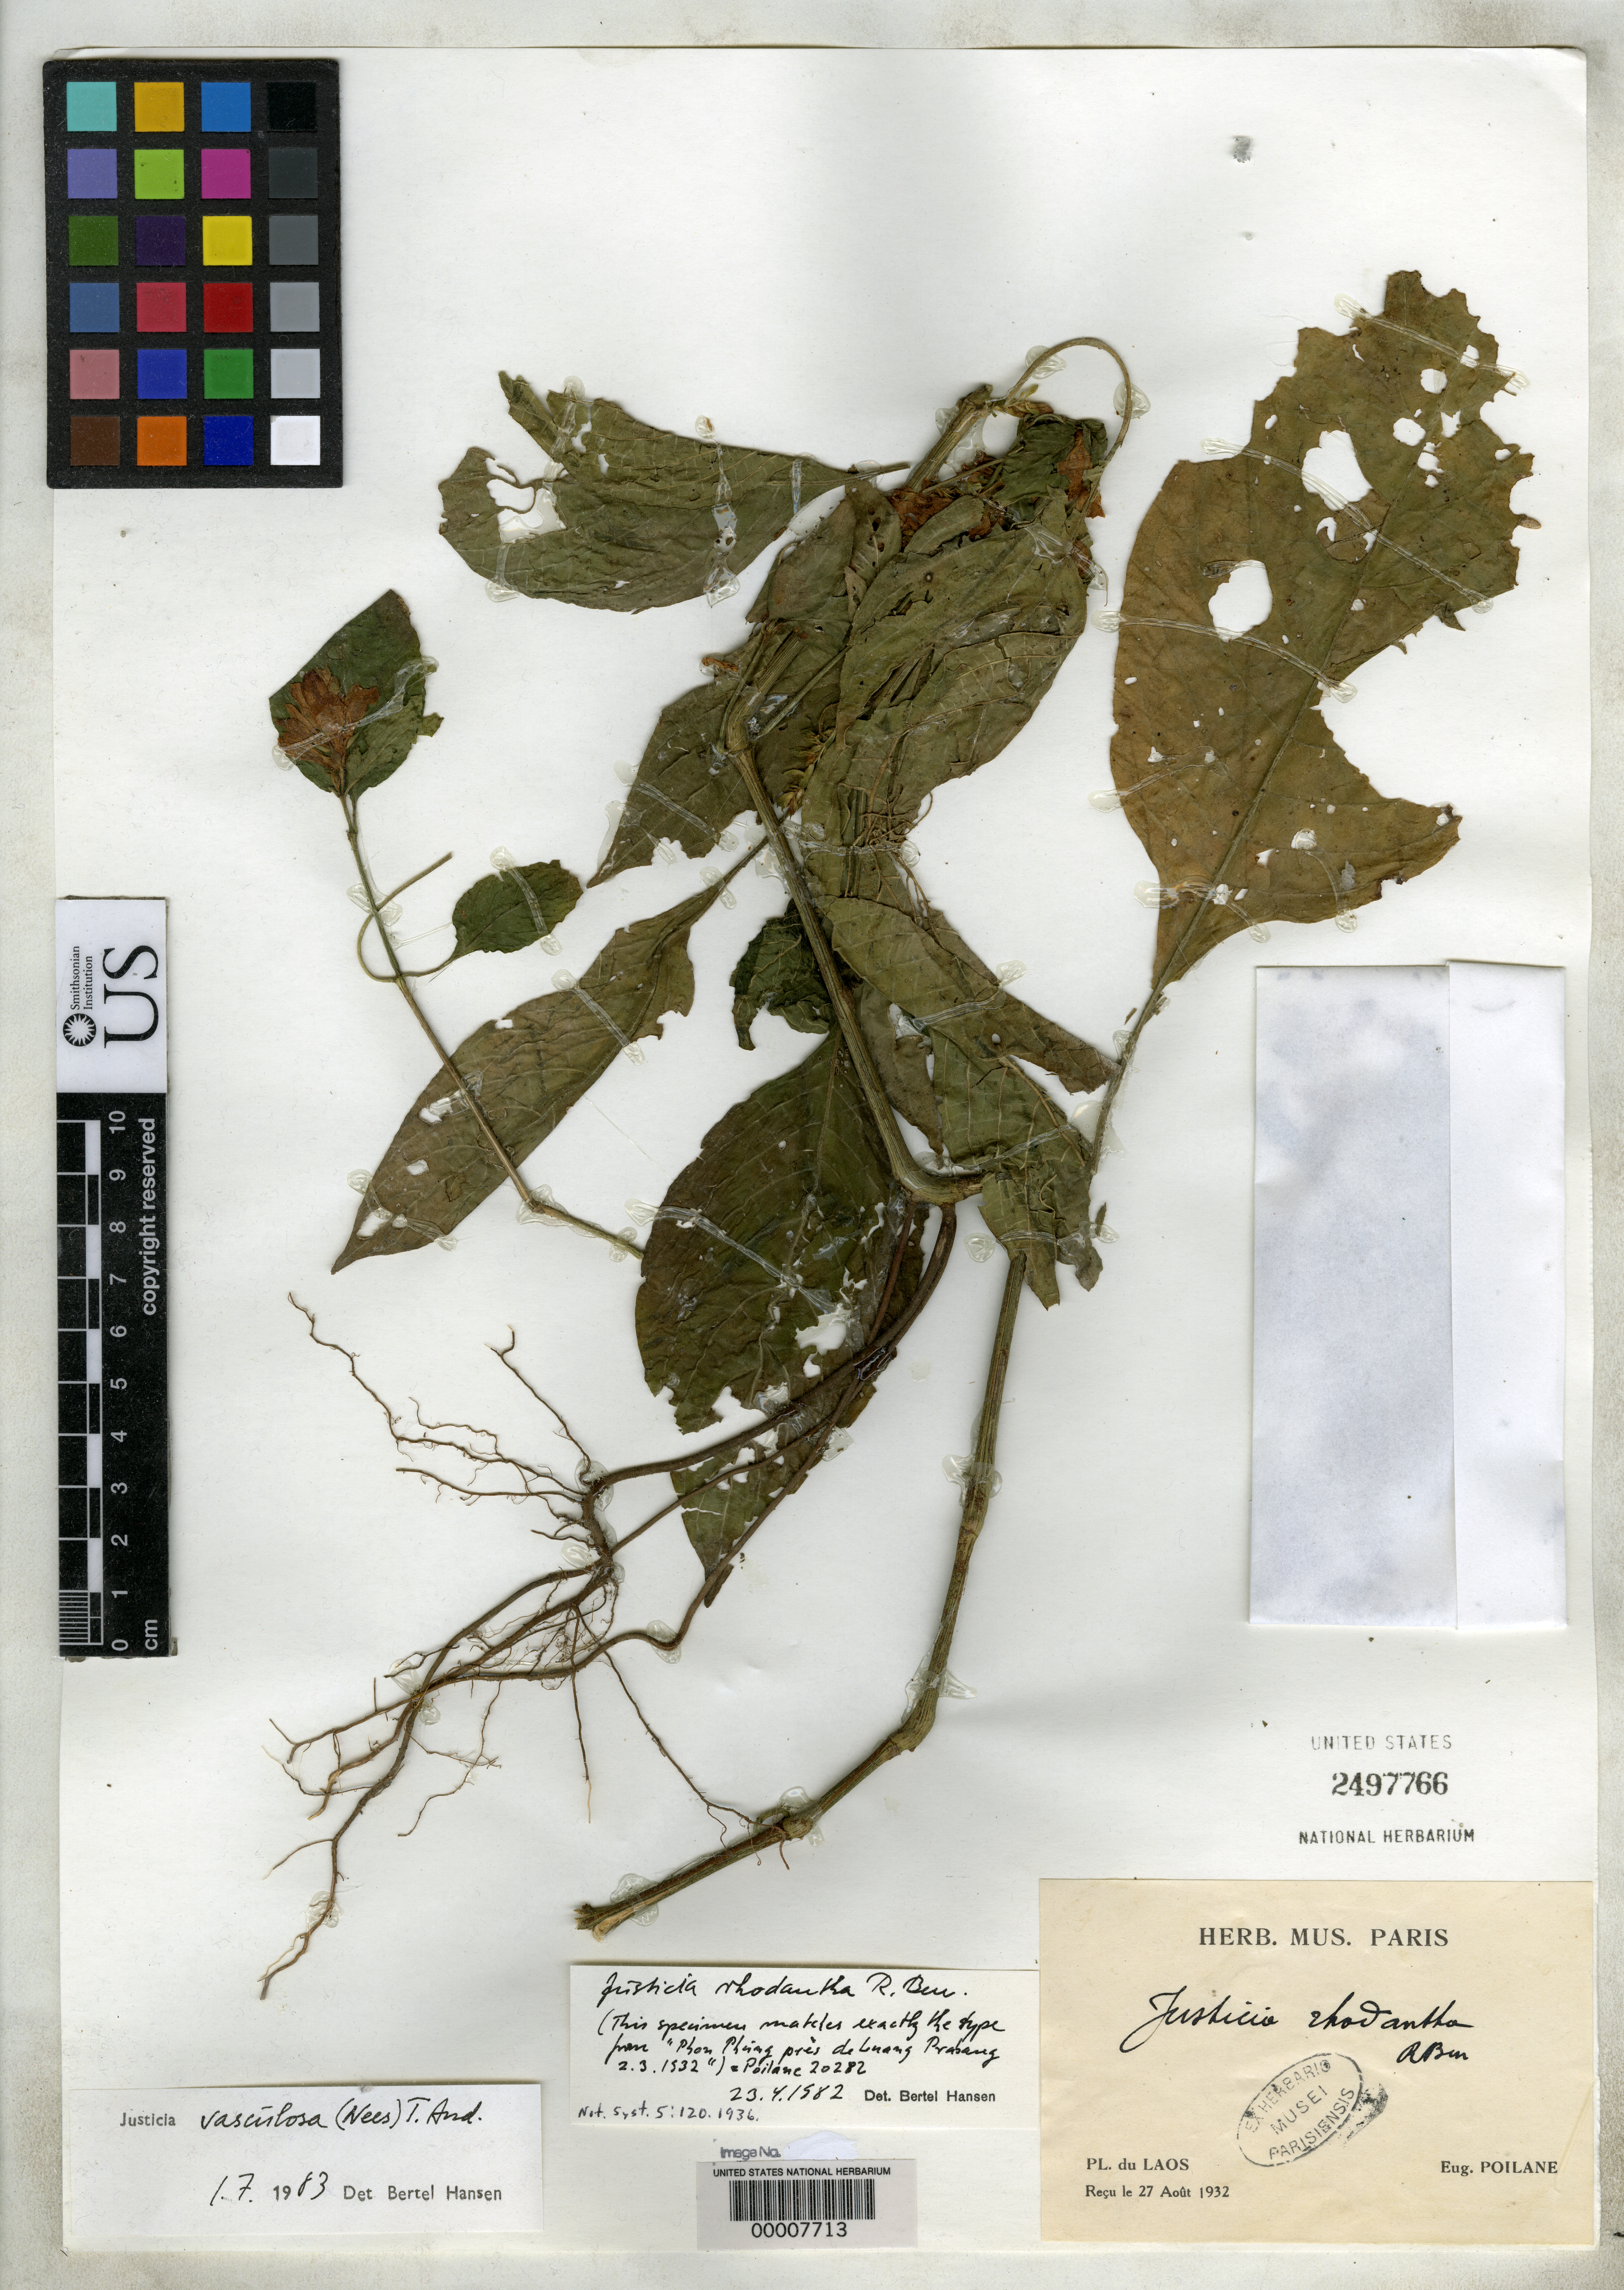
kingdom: Plantae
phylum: Tracheophyta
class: Magnoliopsida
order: Lamiales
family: Acanthaceae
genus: Justicia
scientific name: Justicia rhodantha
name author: Benoist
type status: Possible Isotype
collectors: E. Poilane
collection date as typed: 27 Aug 1932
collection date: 1932-08-27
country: Laos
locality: Phon Phung, near Luang Prabang.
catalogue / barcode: US 2497766